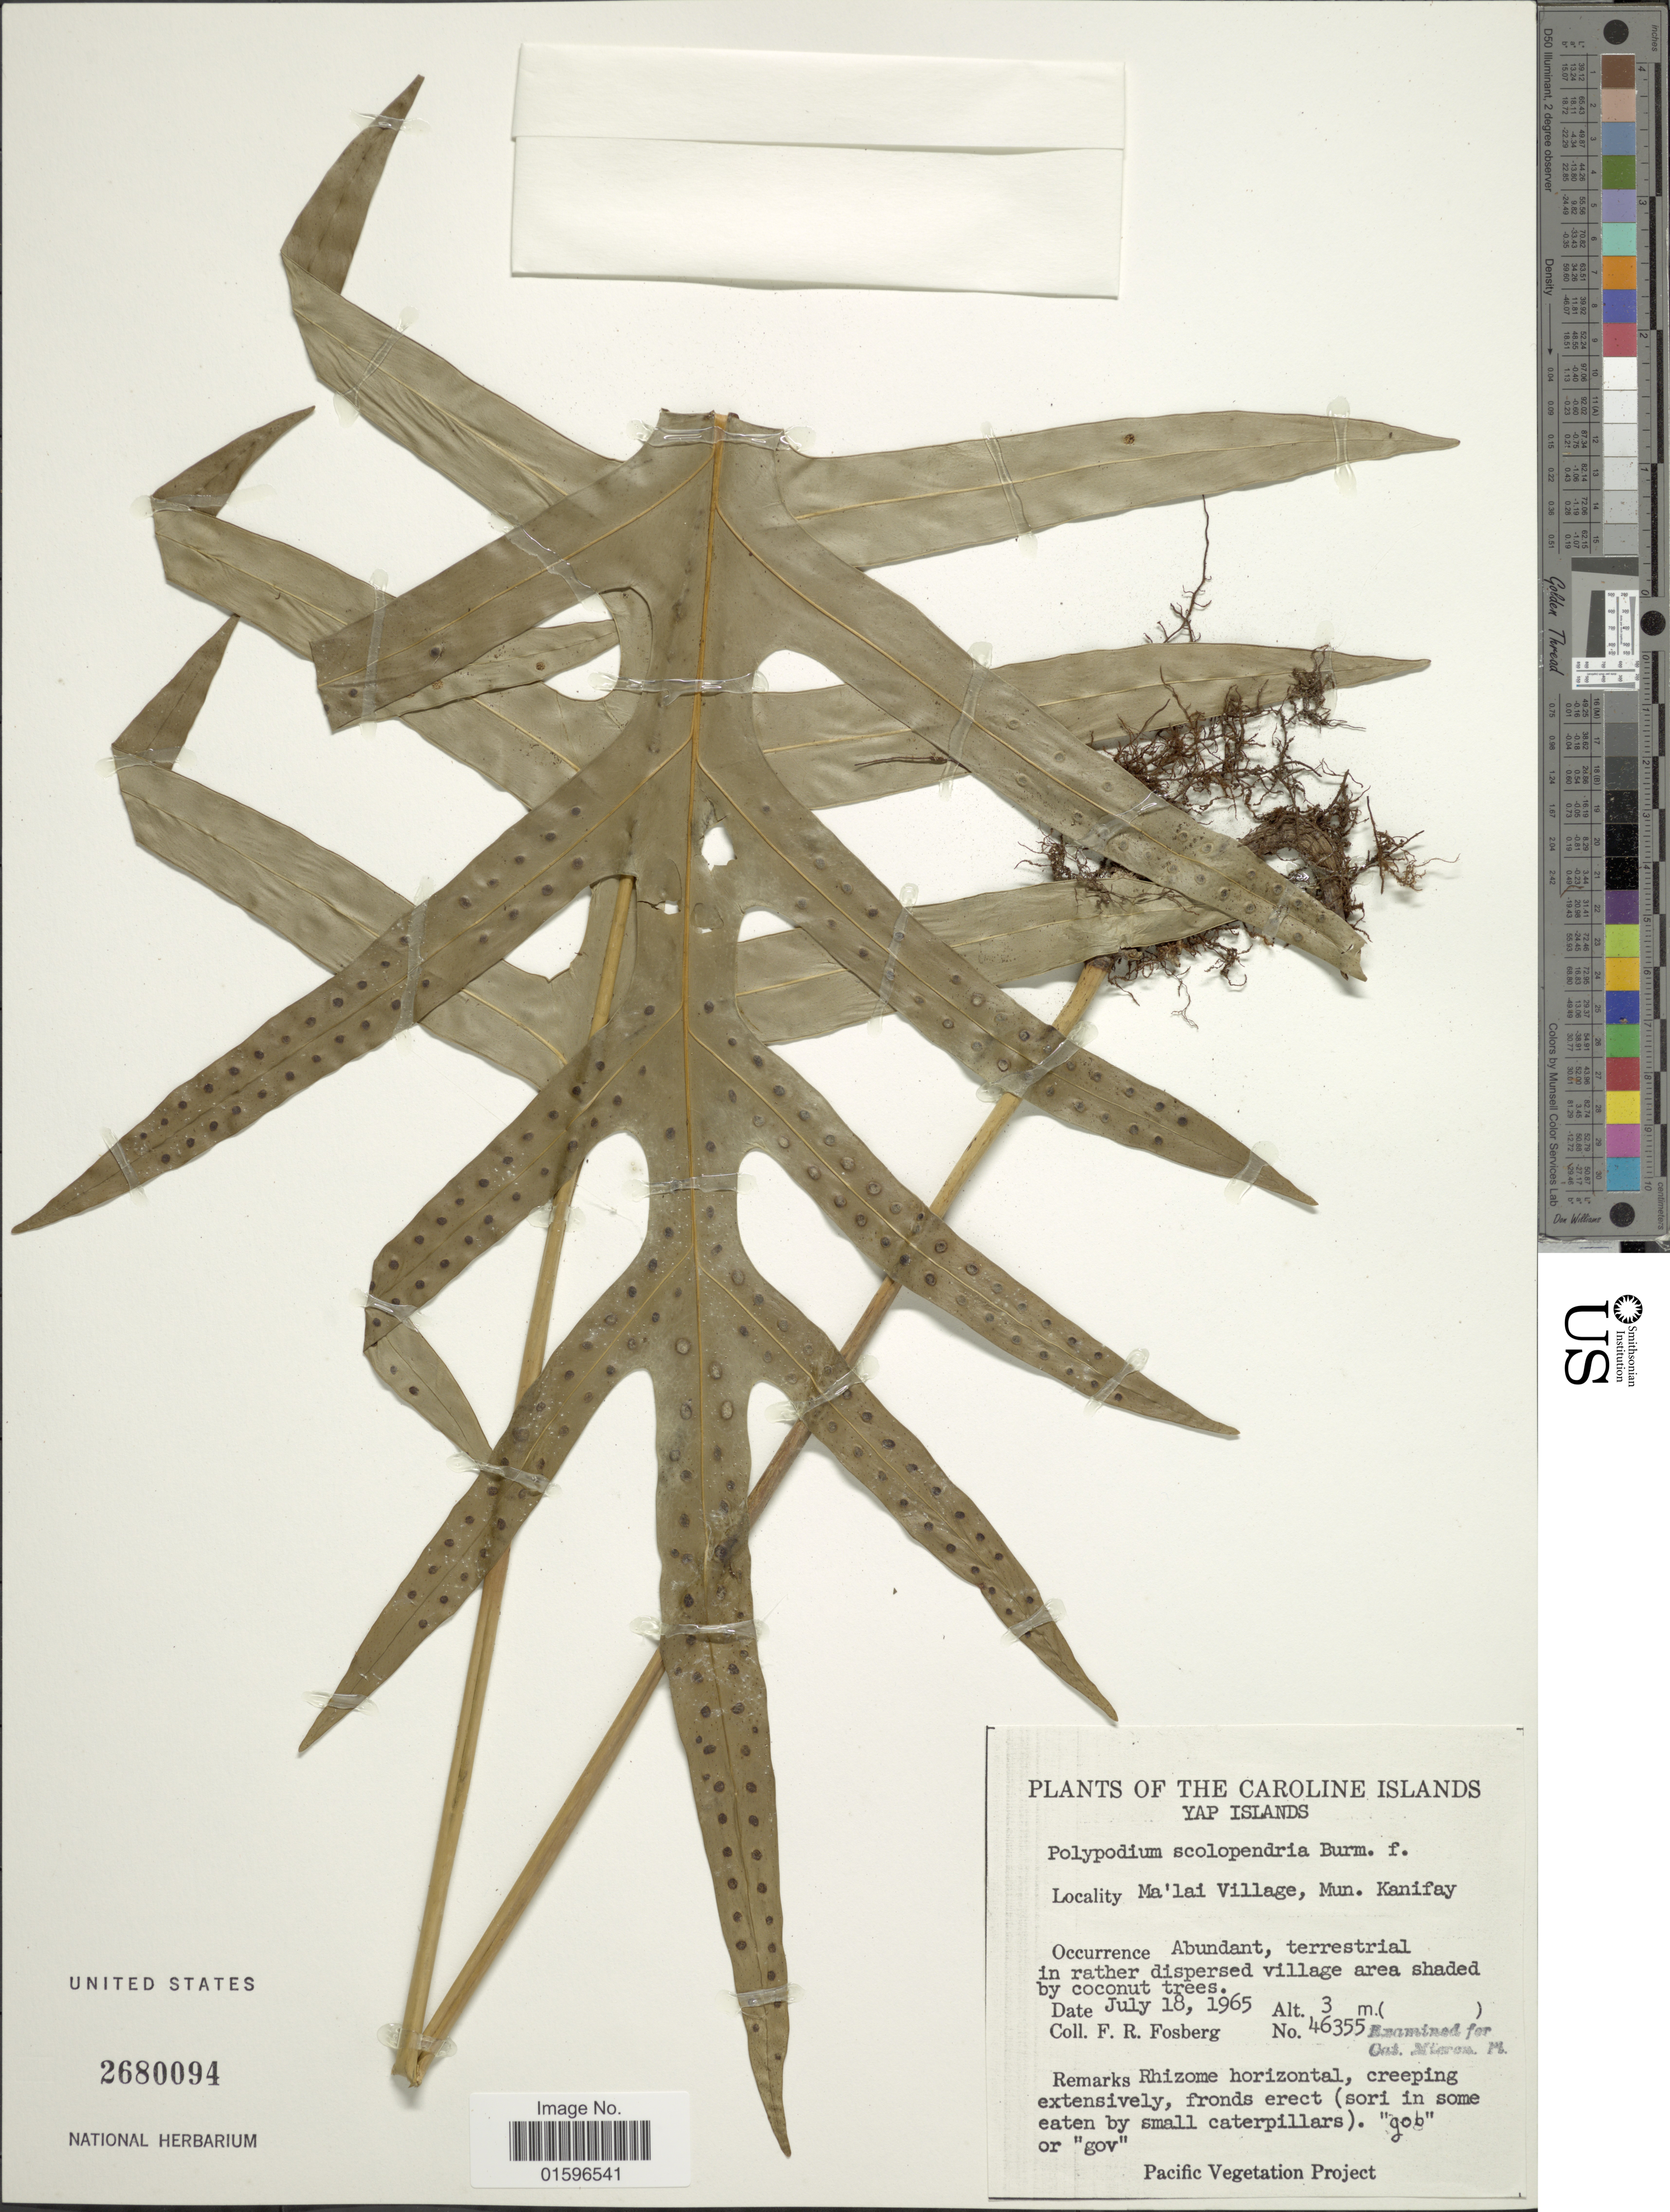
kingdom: Plantae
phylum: Tracheophyta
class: Polypodiopsida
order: Polypodiales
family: Polypodiaceae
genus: Polypodium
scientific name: Polypodium scolopendria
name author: Burm. f.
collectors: F. R. Fosberg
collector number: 46355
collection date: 1965-07-18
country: Micronesia, Federated States of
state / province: Yap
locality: Carolines Islands, Yap Islands, Ma'lai Village, Mun. Kanifay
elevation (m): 3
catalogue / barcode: US 2680094